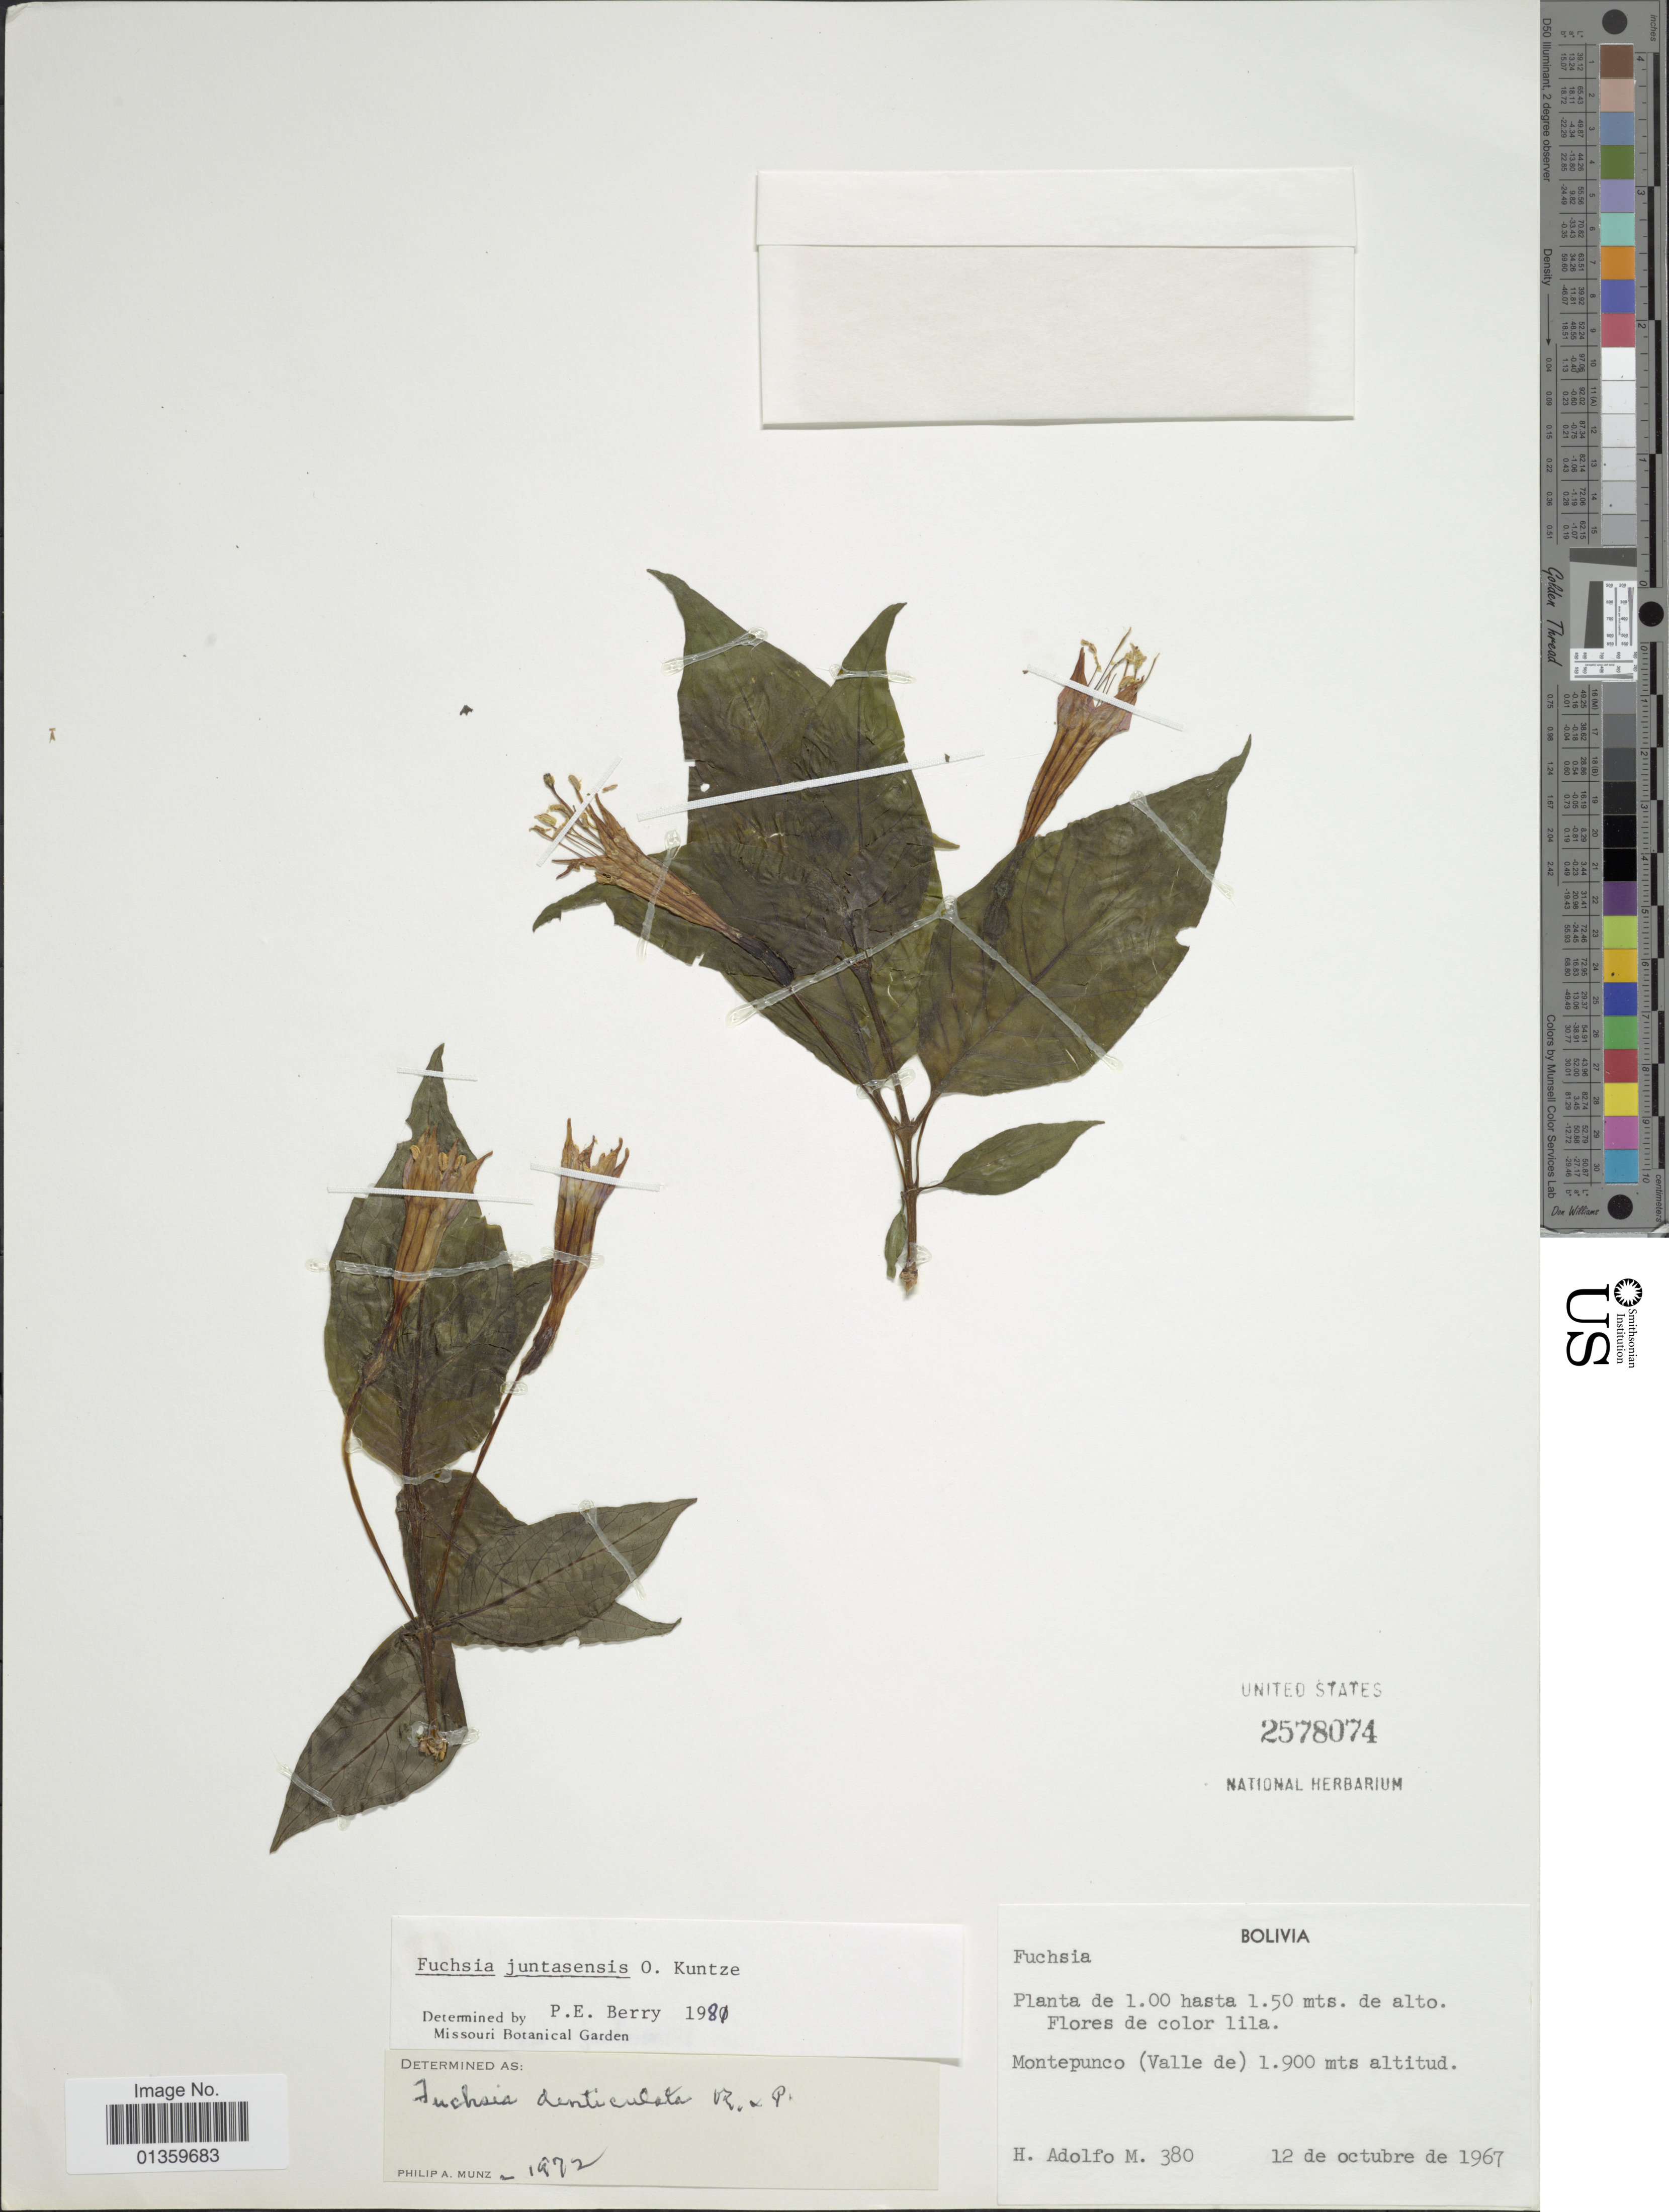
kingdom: Plantae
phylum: Tracheophyta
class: Magnoliopsida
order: Myrtales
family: Onagraceae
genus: Fuchsia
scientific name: Fuchsia juntasensis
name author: Kuntze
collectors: Bro. Adolfo M.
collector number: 380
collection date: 1967-10-12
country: Bolivia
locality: Montepunco (Valle de)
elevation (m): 1900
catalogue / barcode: US 2578074